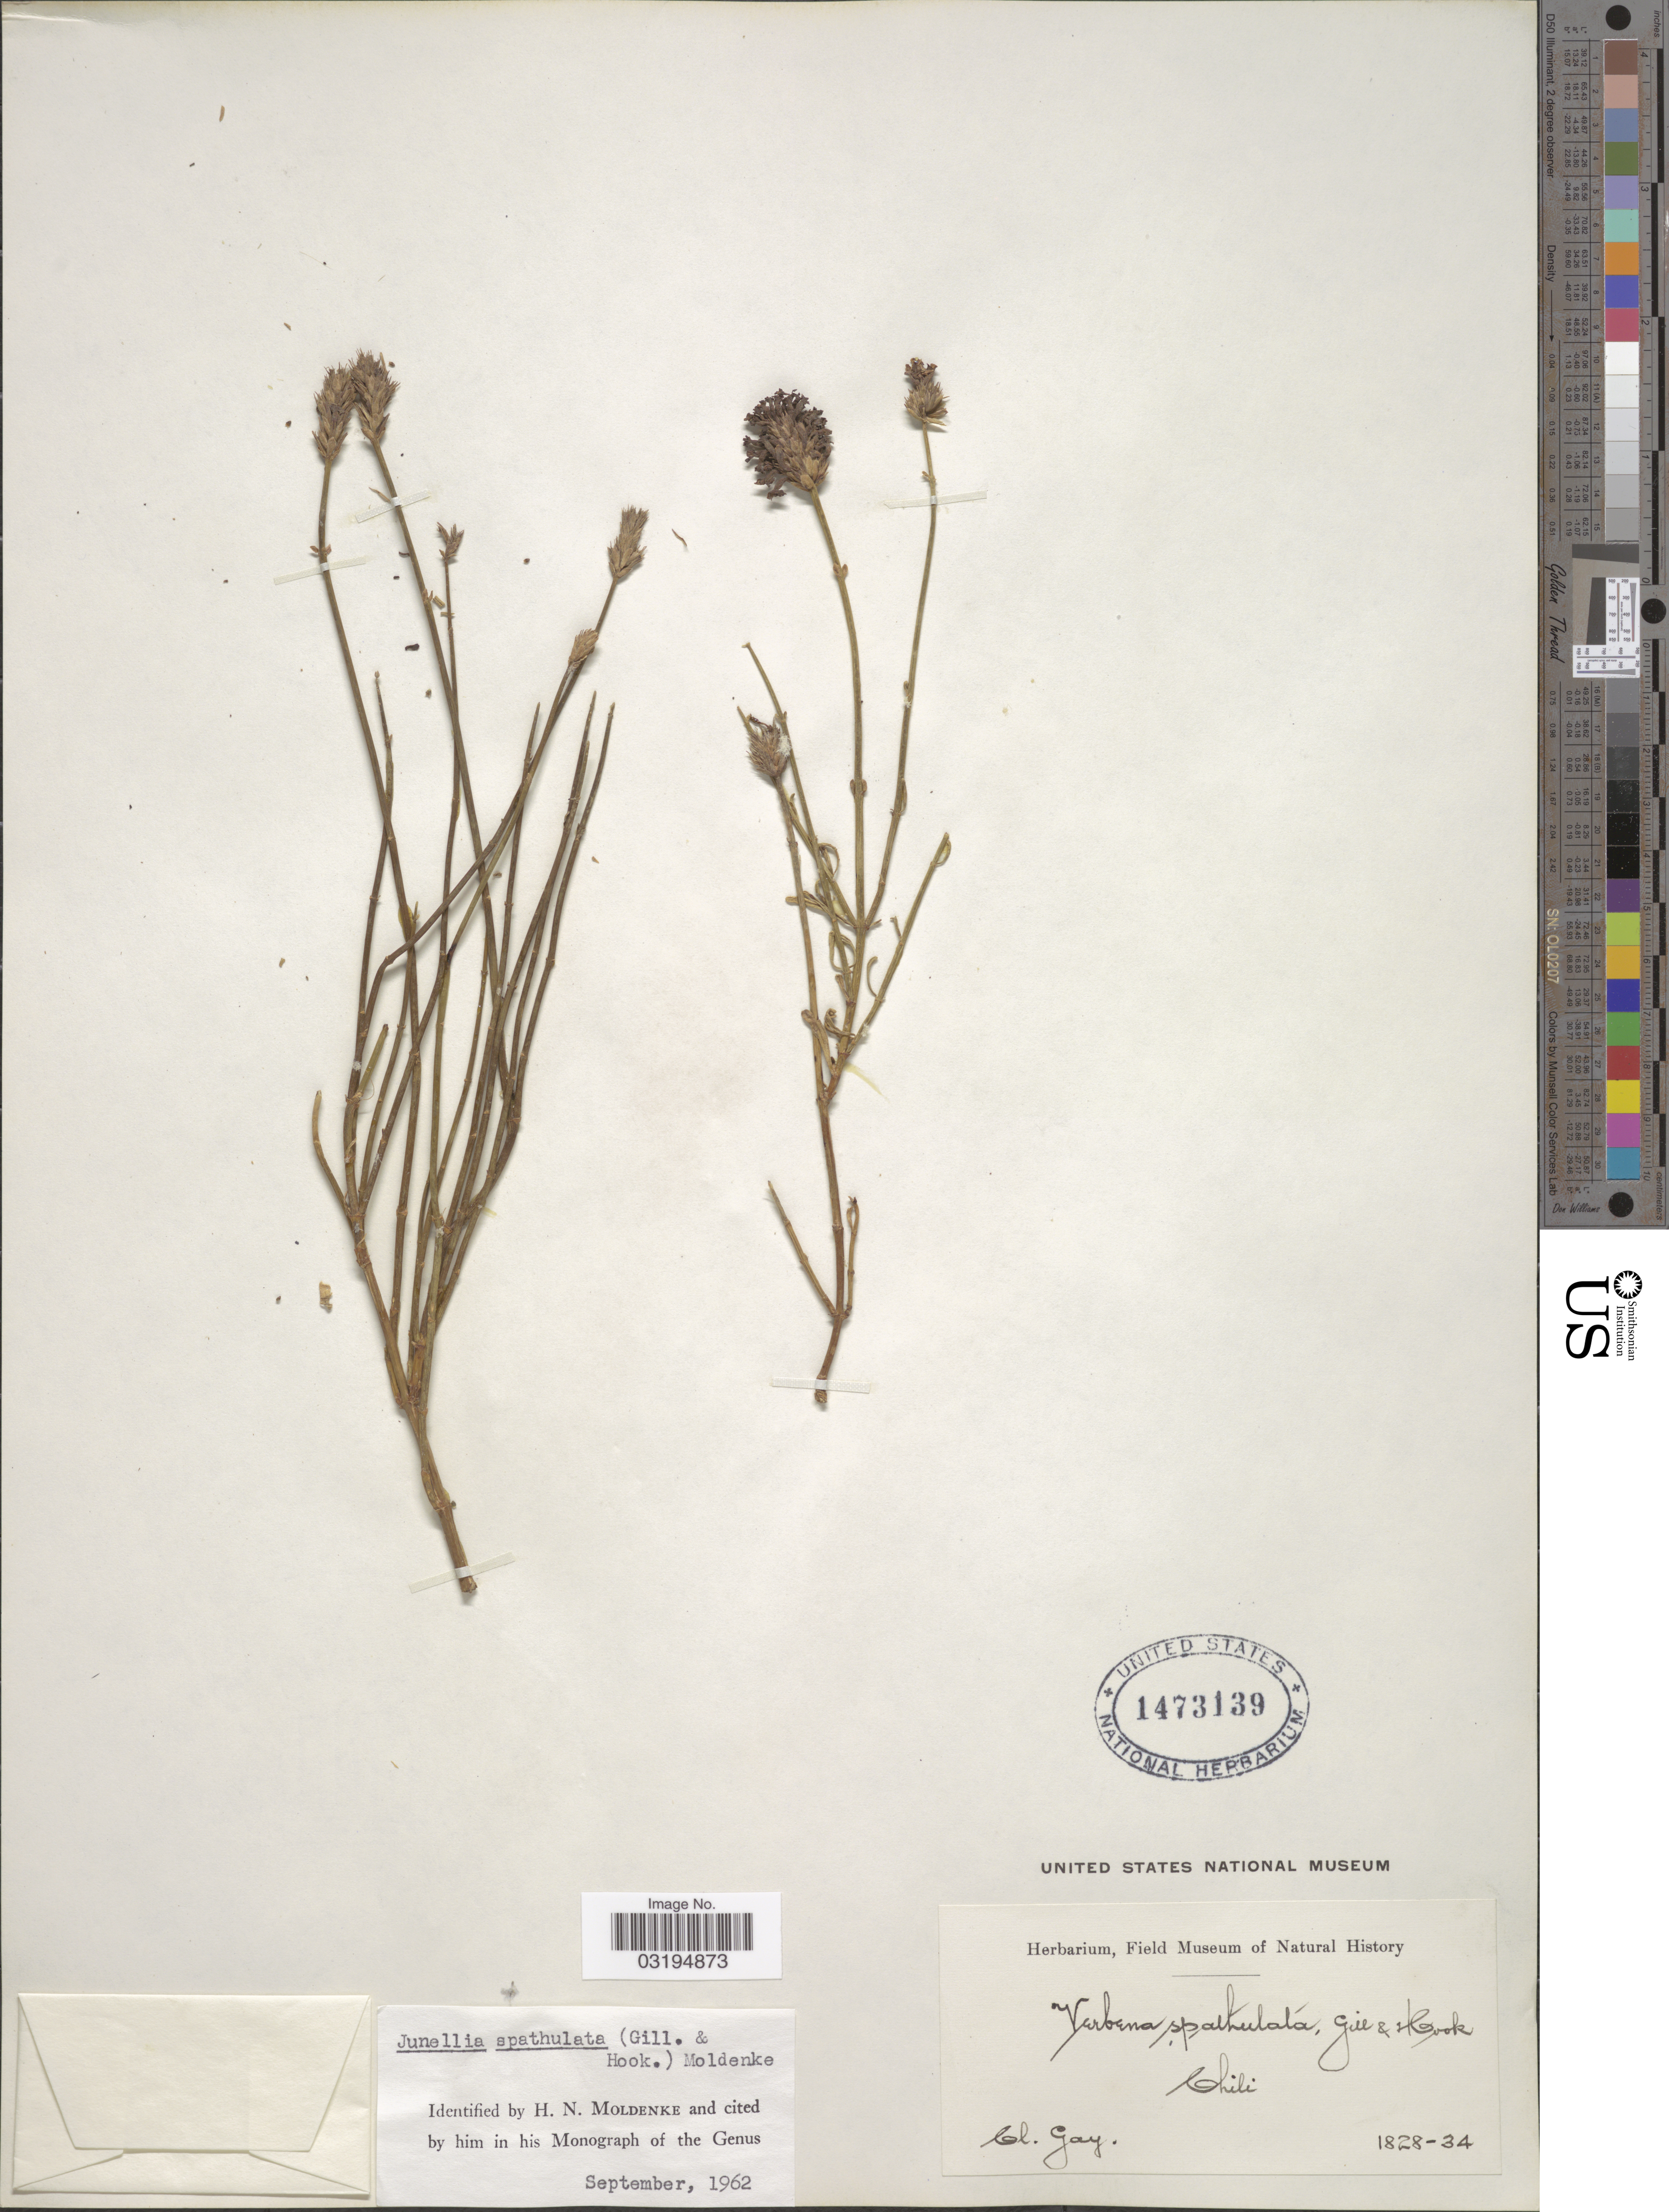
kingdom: Plantae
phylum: Tracheophyta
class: Magnoliopsida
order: Lamiales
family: Verbenaceae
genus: Junellia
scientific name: Junellia spathulata var. spathulata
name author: (Gillies & Hook.) Moldenke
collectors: C. Gay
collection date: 1828/1834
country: Chile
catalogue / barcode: US 1473139